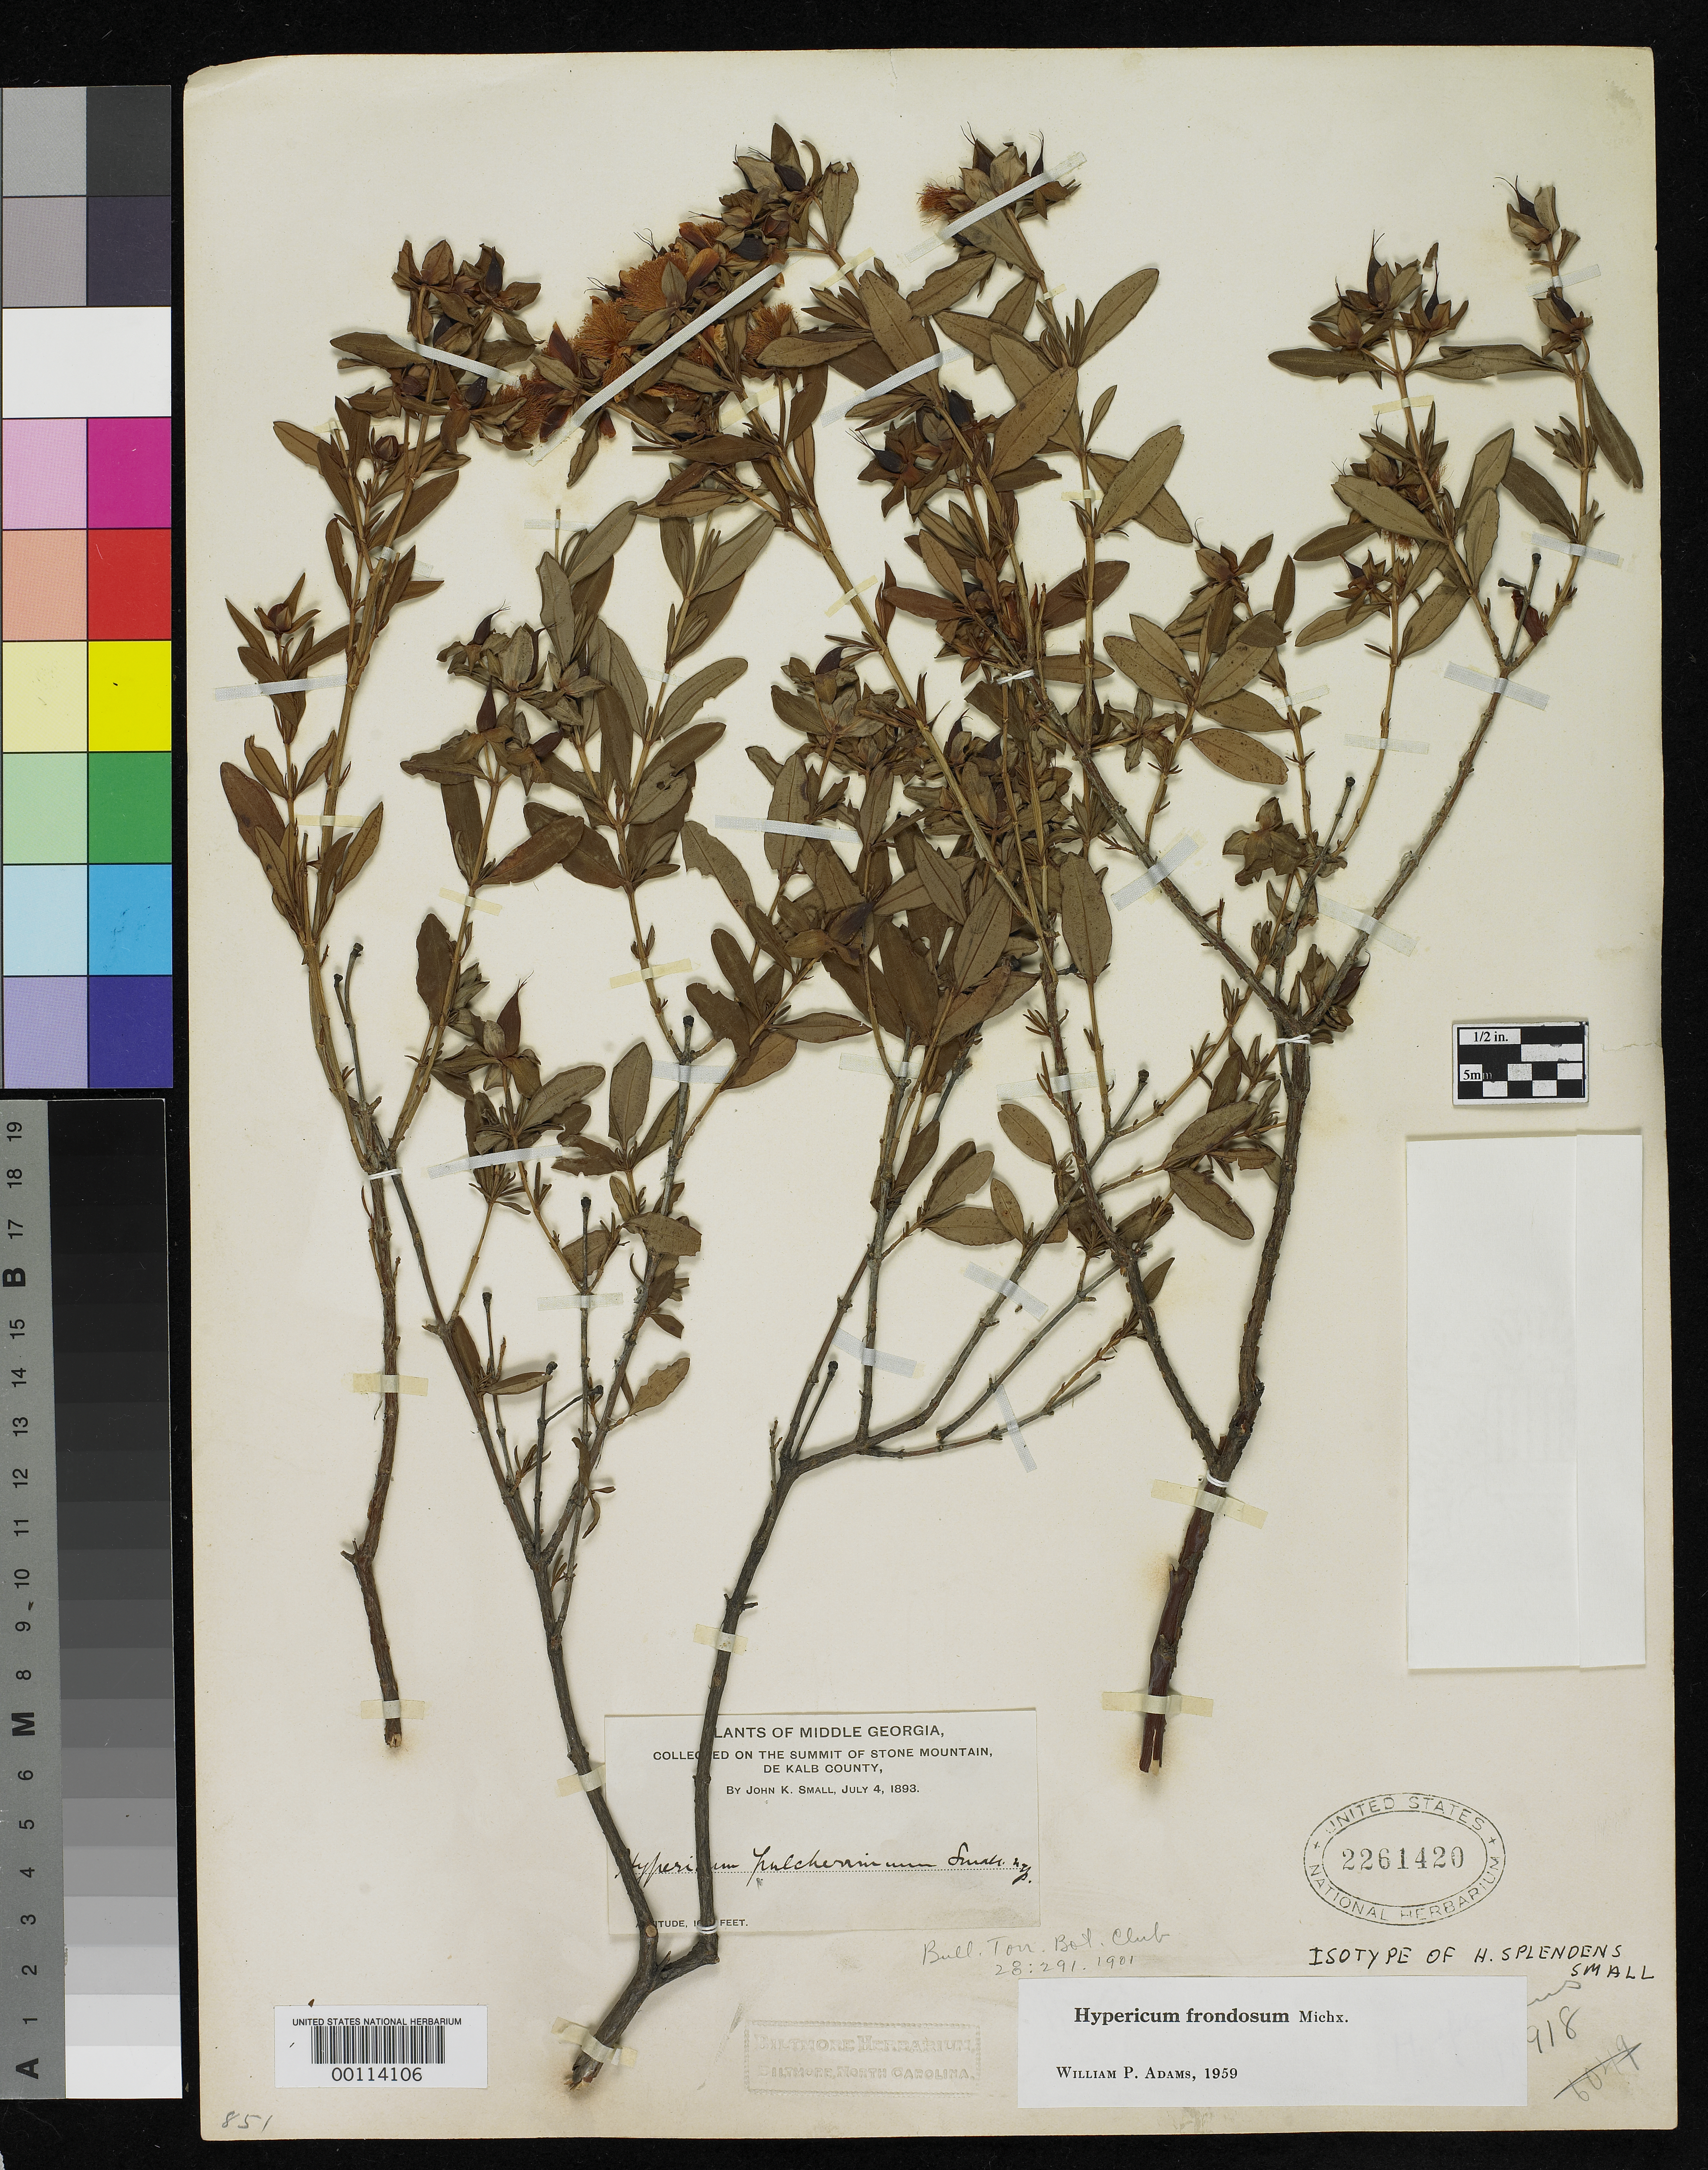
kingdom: Plantae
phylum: Tracheophyta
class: Magnoliopsida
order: Malpighiales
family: Hypericaceae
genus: Hypericum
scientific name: Hypericum splendens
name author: Small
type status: Isosyntype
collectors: J. K. Small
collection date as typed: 04 Jul 1893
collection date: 1893-07-04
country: United States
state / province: Georgia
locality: Stone Mountain.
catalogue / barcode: US 2261420